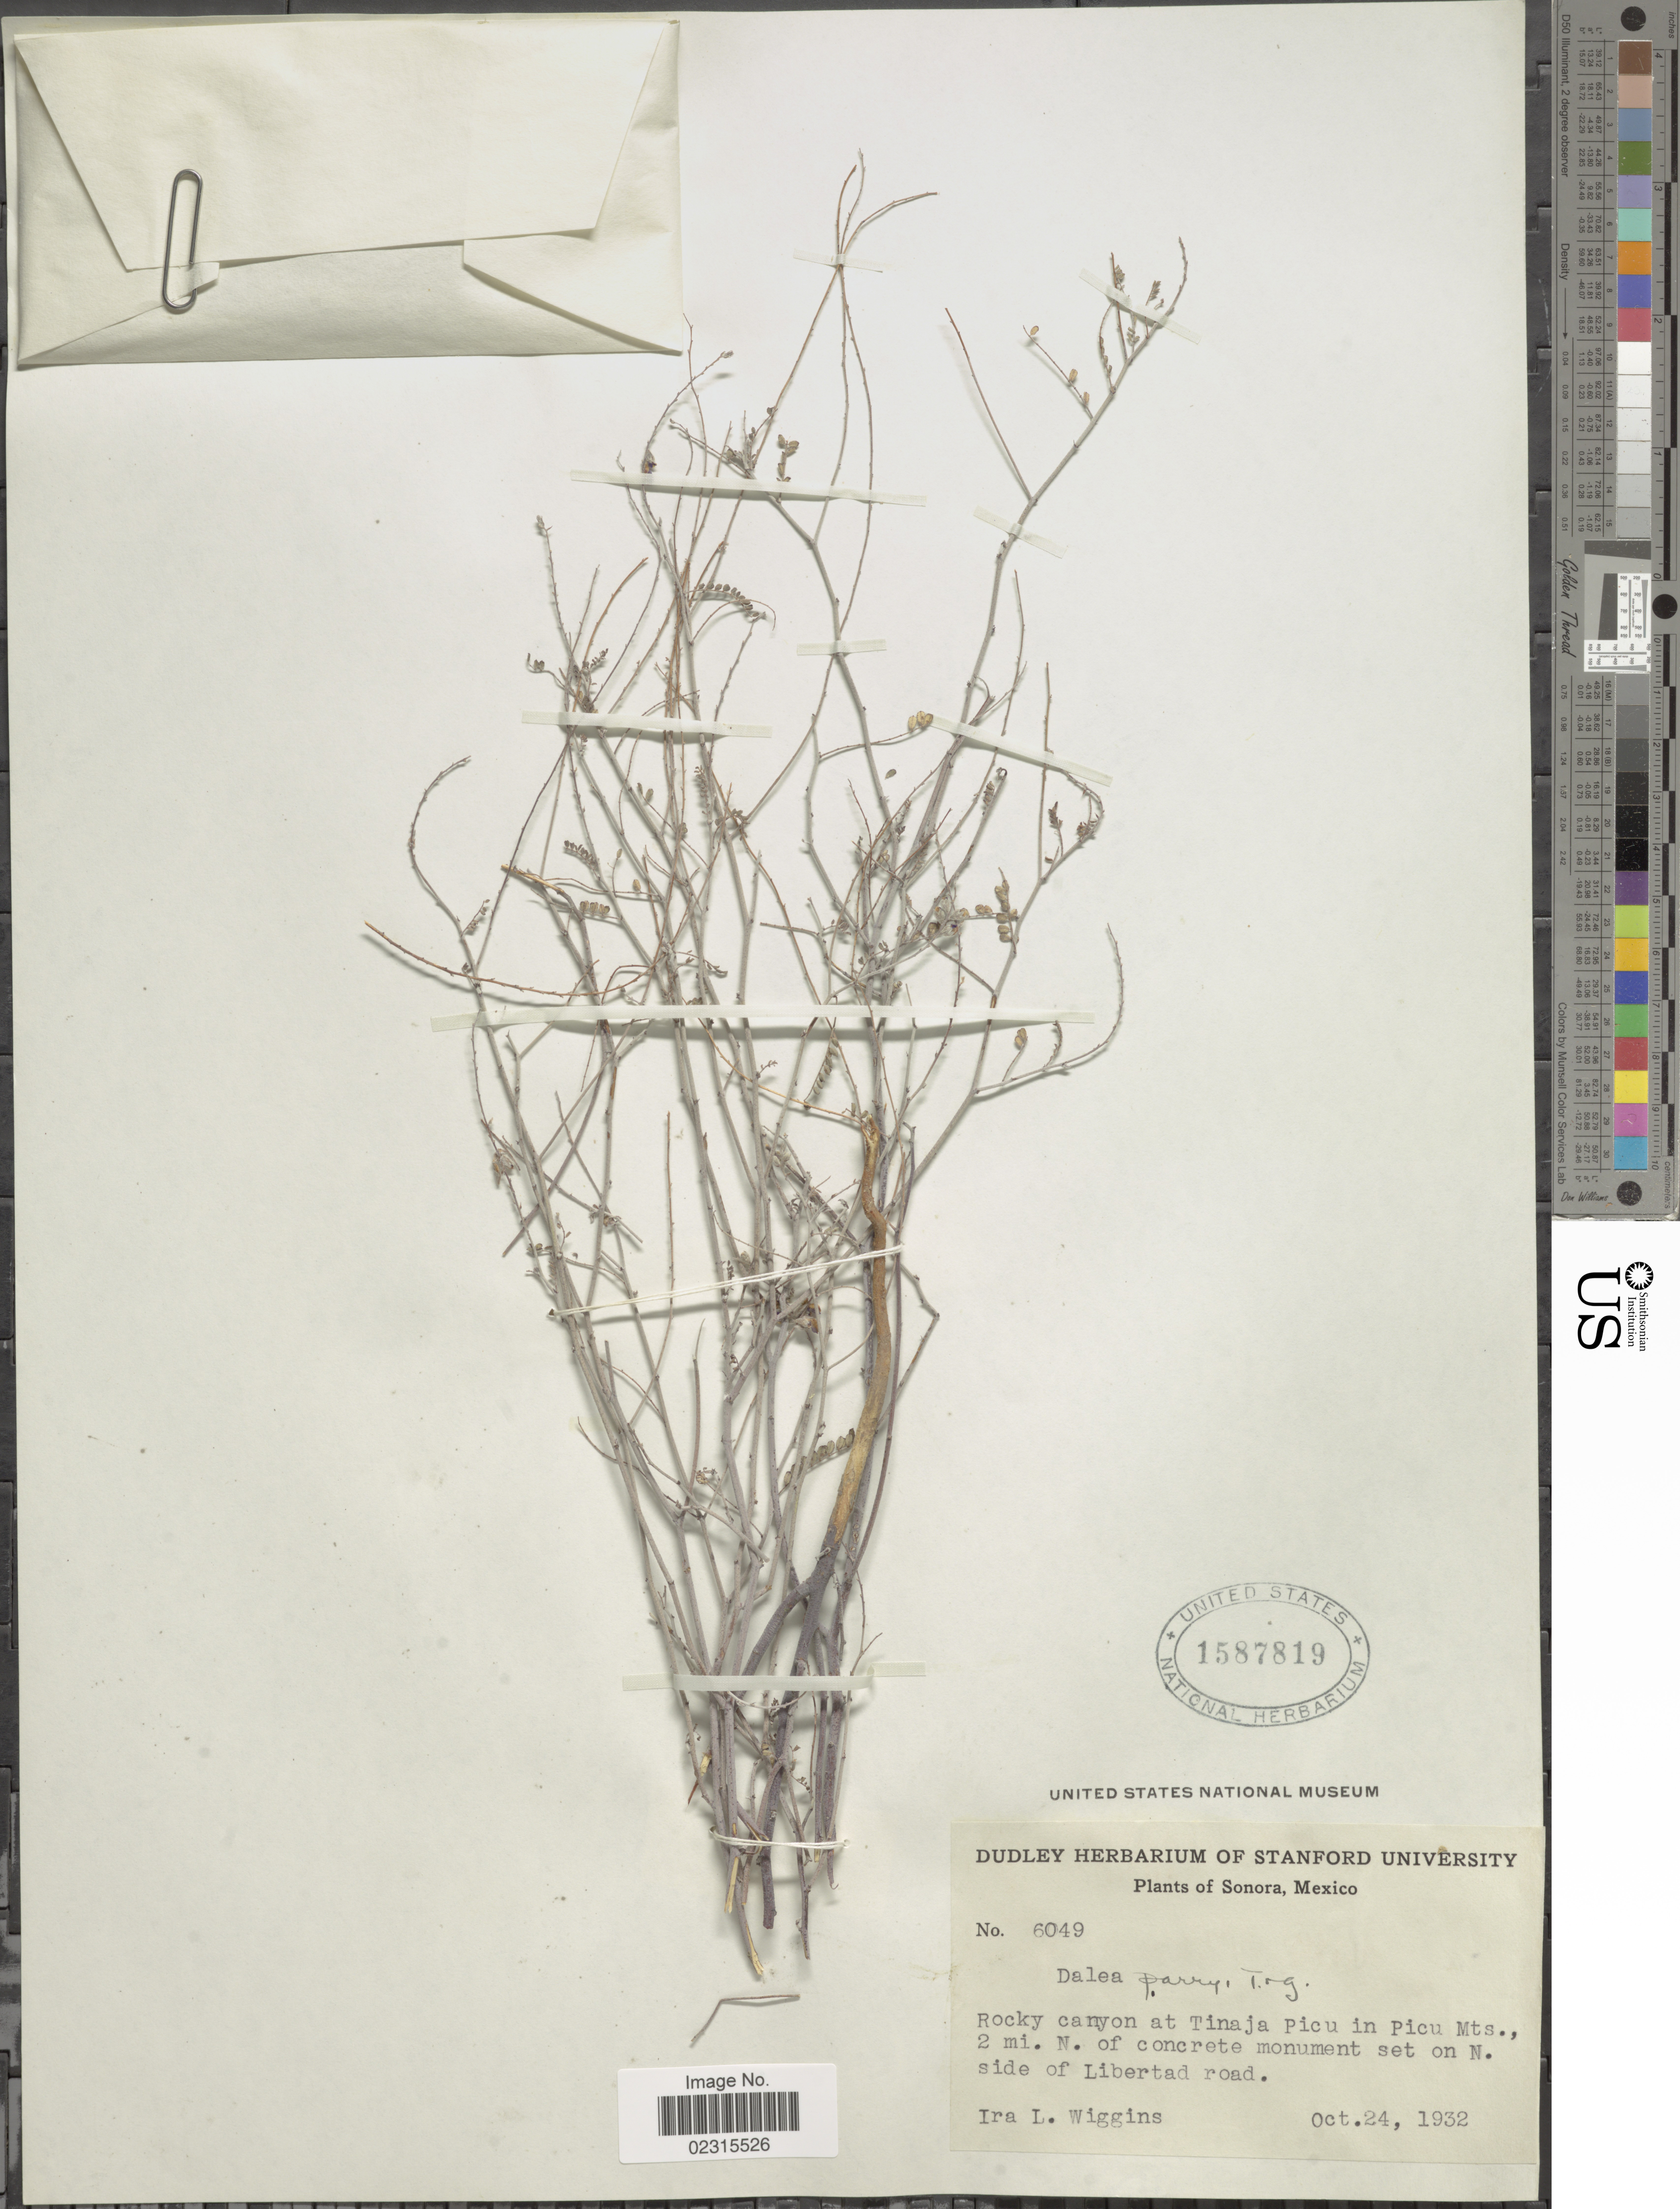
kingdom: Plantae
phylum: Tracheophyta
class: Magnoliopsida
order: Fabales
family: Fabaceae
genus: Marina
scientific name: Marina parryi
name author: (Torr. & A. Gray) Barneby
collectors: I. L. Wiggins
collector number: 6049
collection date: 1932-10-24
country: Mexico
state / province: Sonora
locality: Rocky canyon at Tinaja Picu in Picu Mts., 2 mi N. of concrete monument set on N side of Libertad road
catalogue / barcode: US 1587819